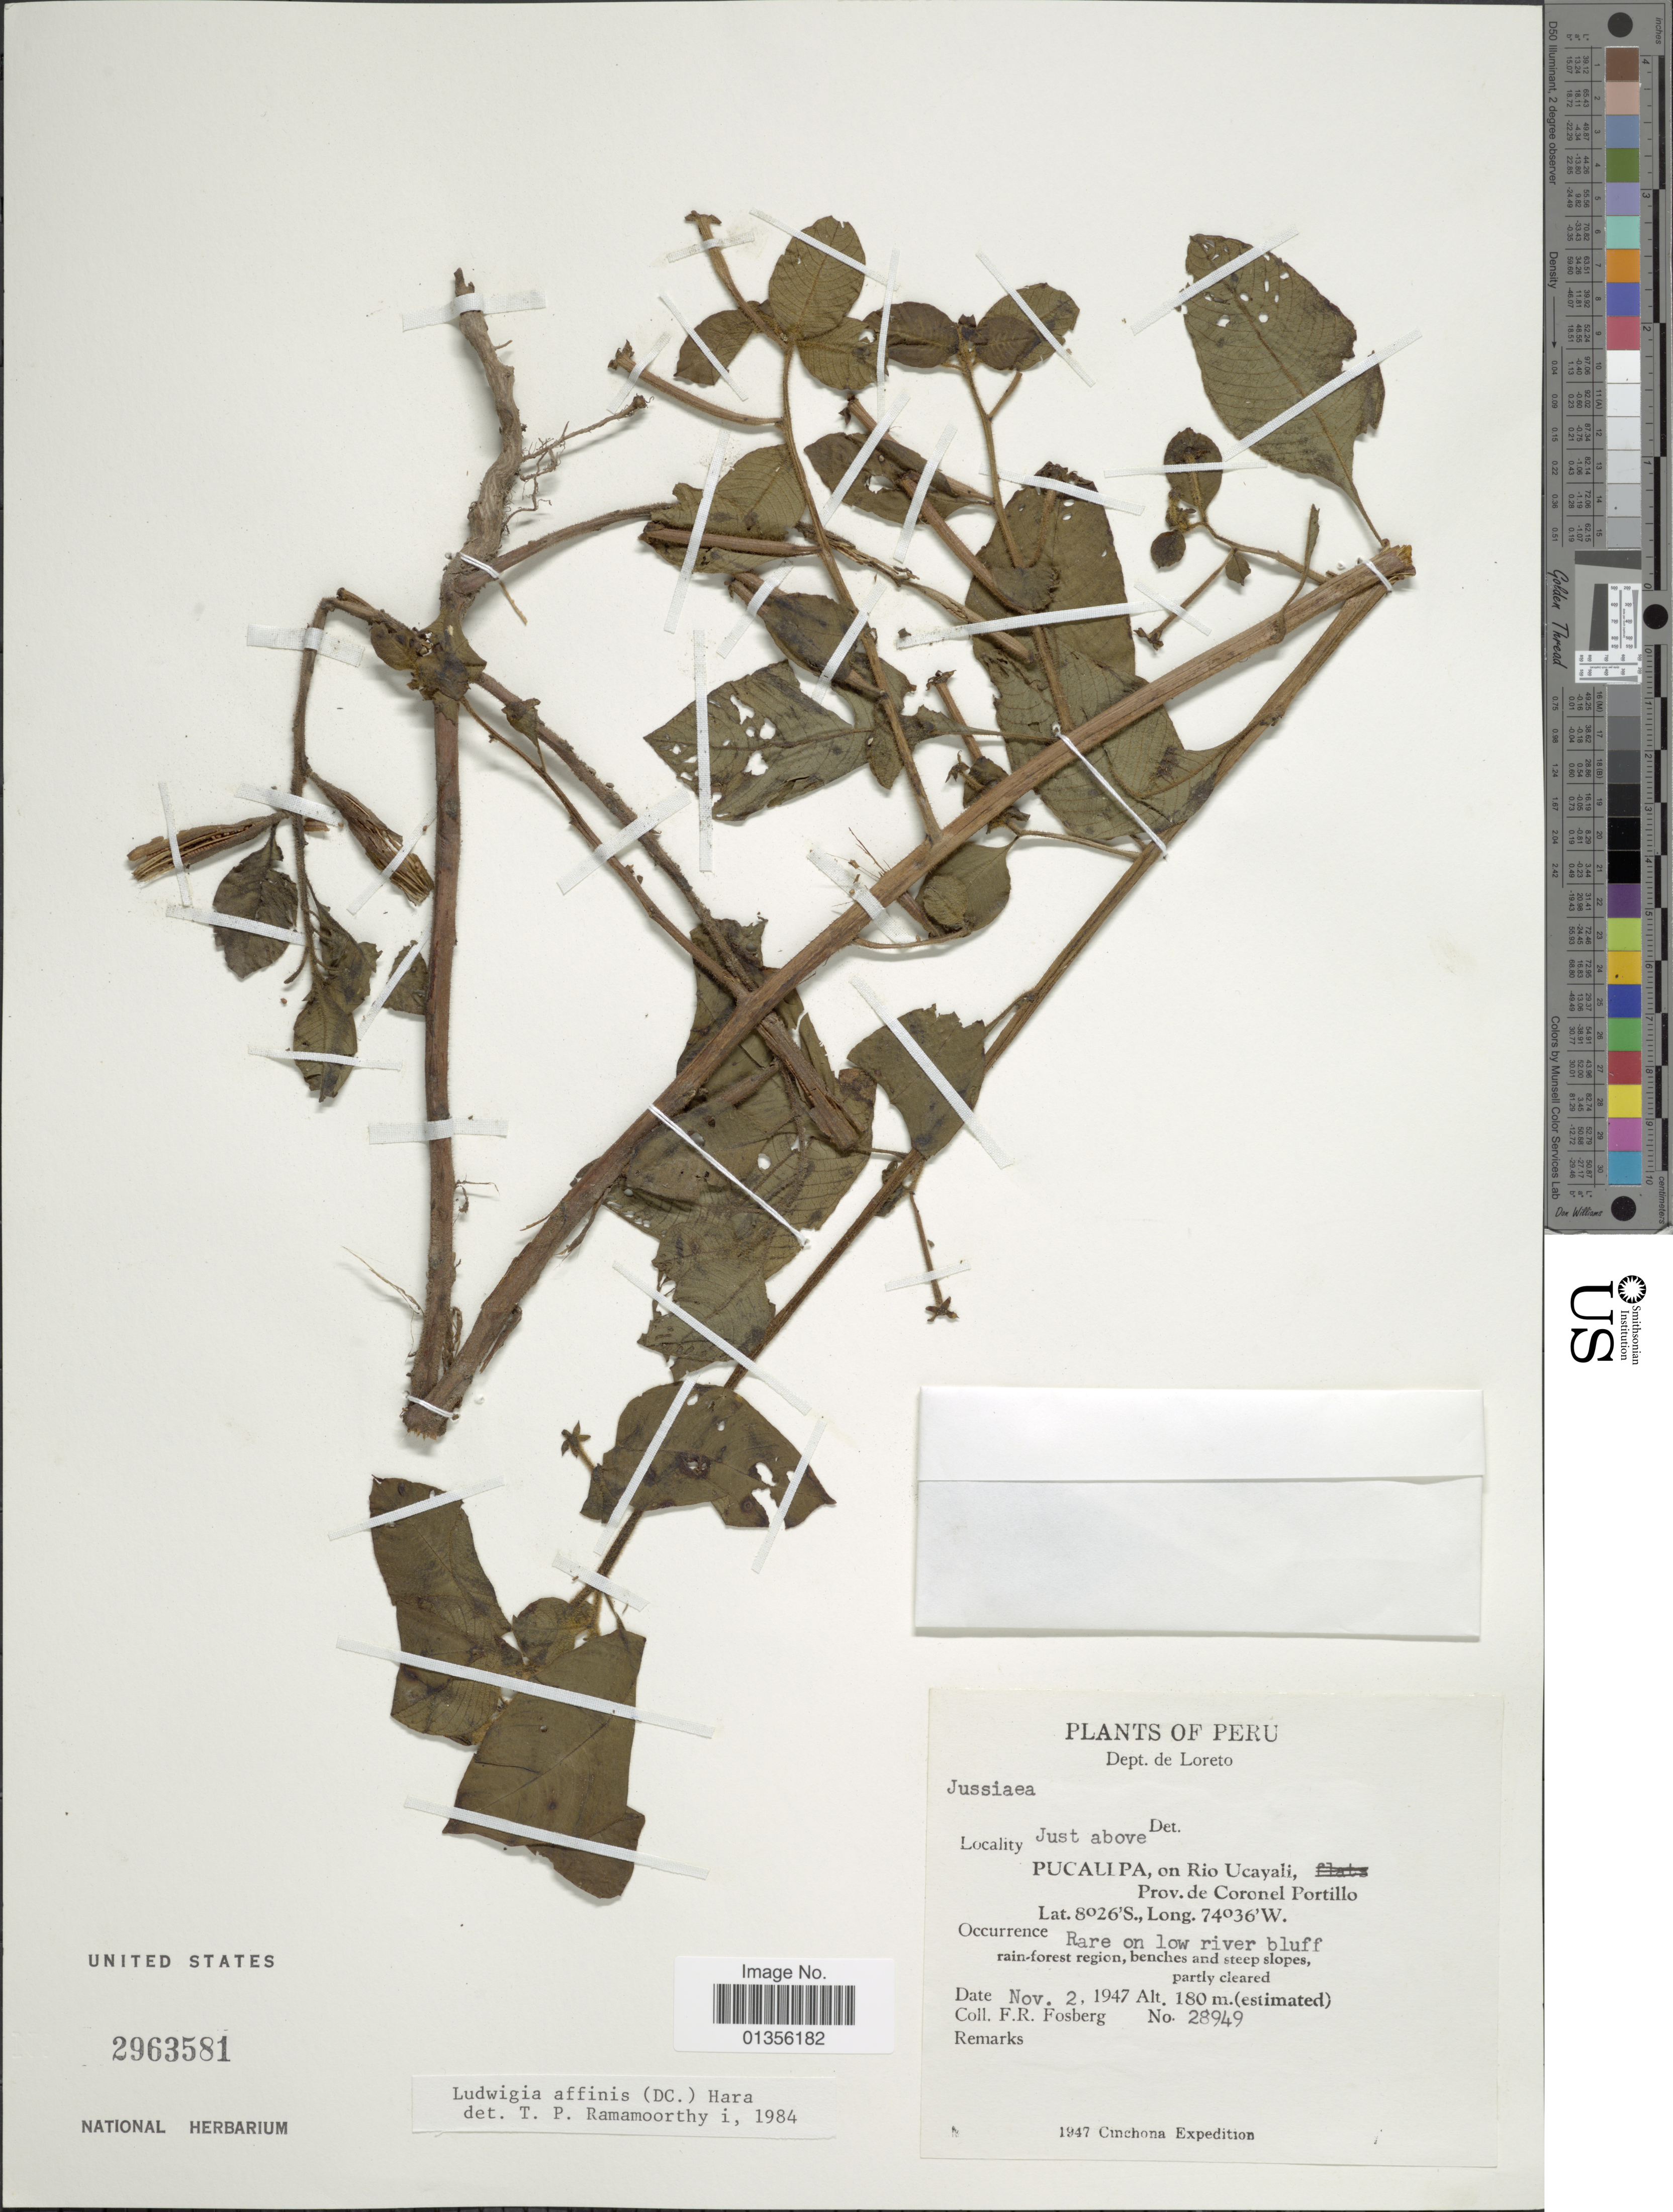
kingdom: Plantae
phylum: Tracheophyta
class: Magnoliopsida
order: Myrtales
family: Onagraceae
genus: Ludwigia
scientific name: Ludwigia affinis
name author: (DC.) H. Hara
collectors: F. R. Fosberg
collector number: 28949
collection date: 1947-11-02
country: Peru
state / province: Loreto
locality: Just above Pucalipa, on Rio Ucayali, Prov. de Coronel Portillo.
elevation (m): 180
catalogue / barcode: US 2963581